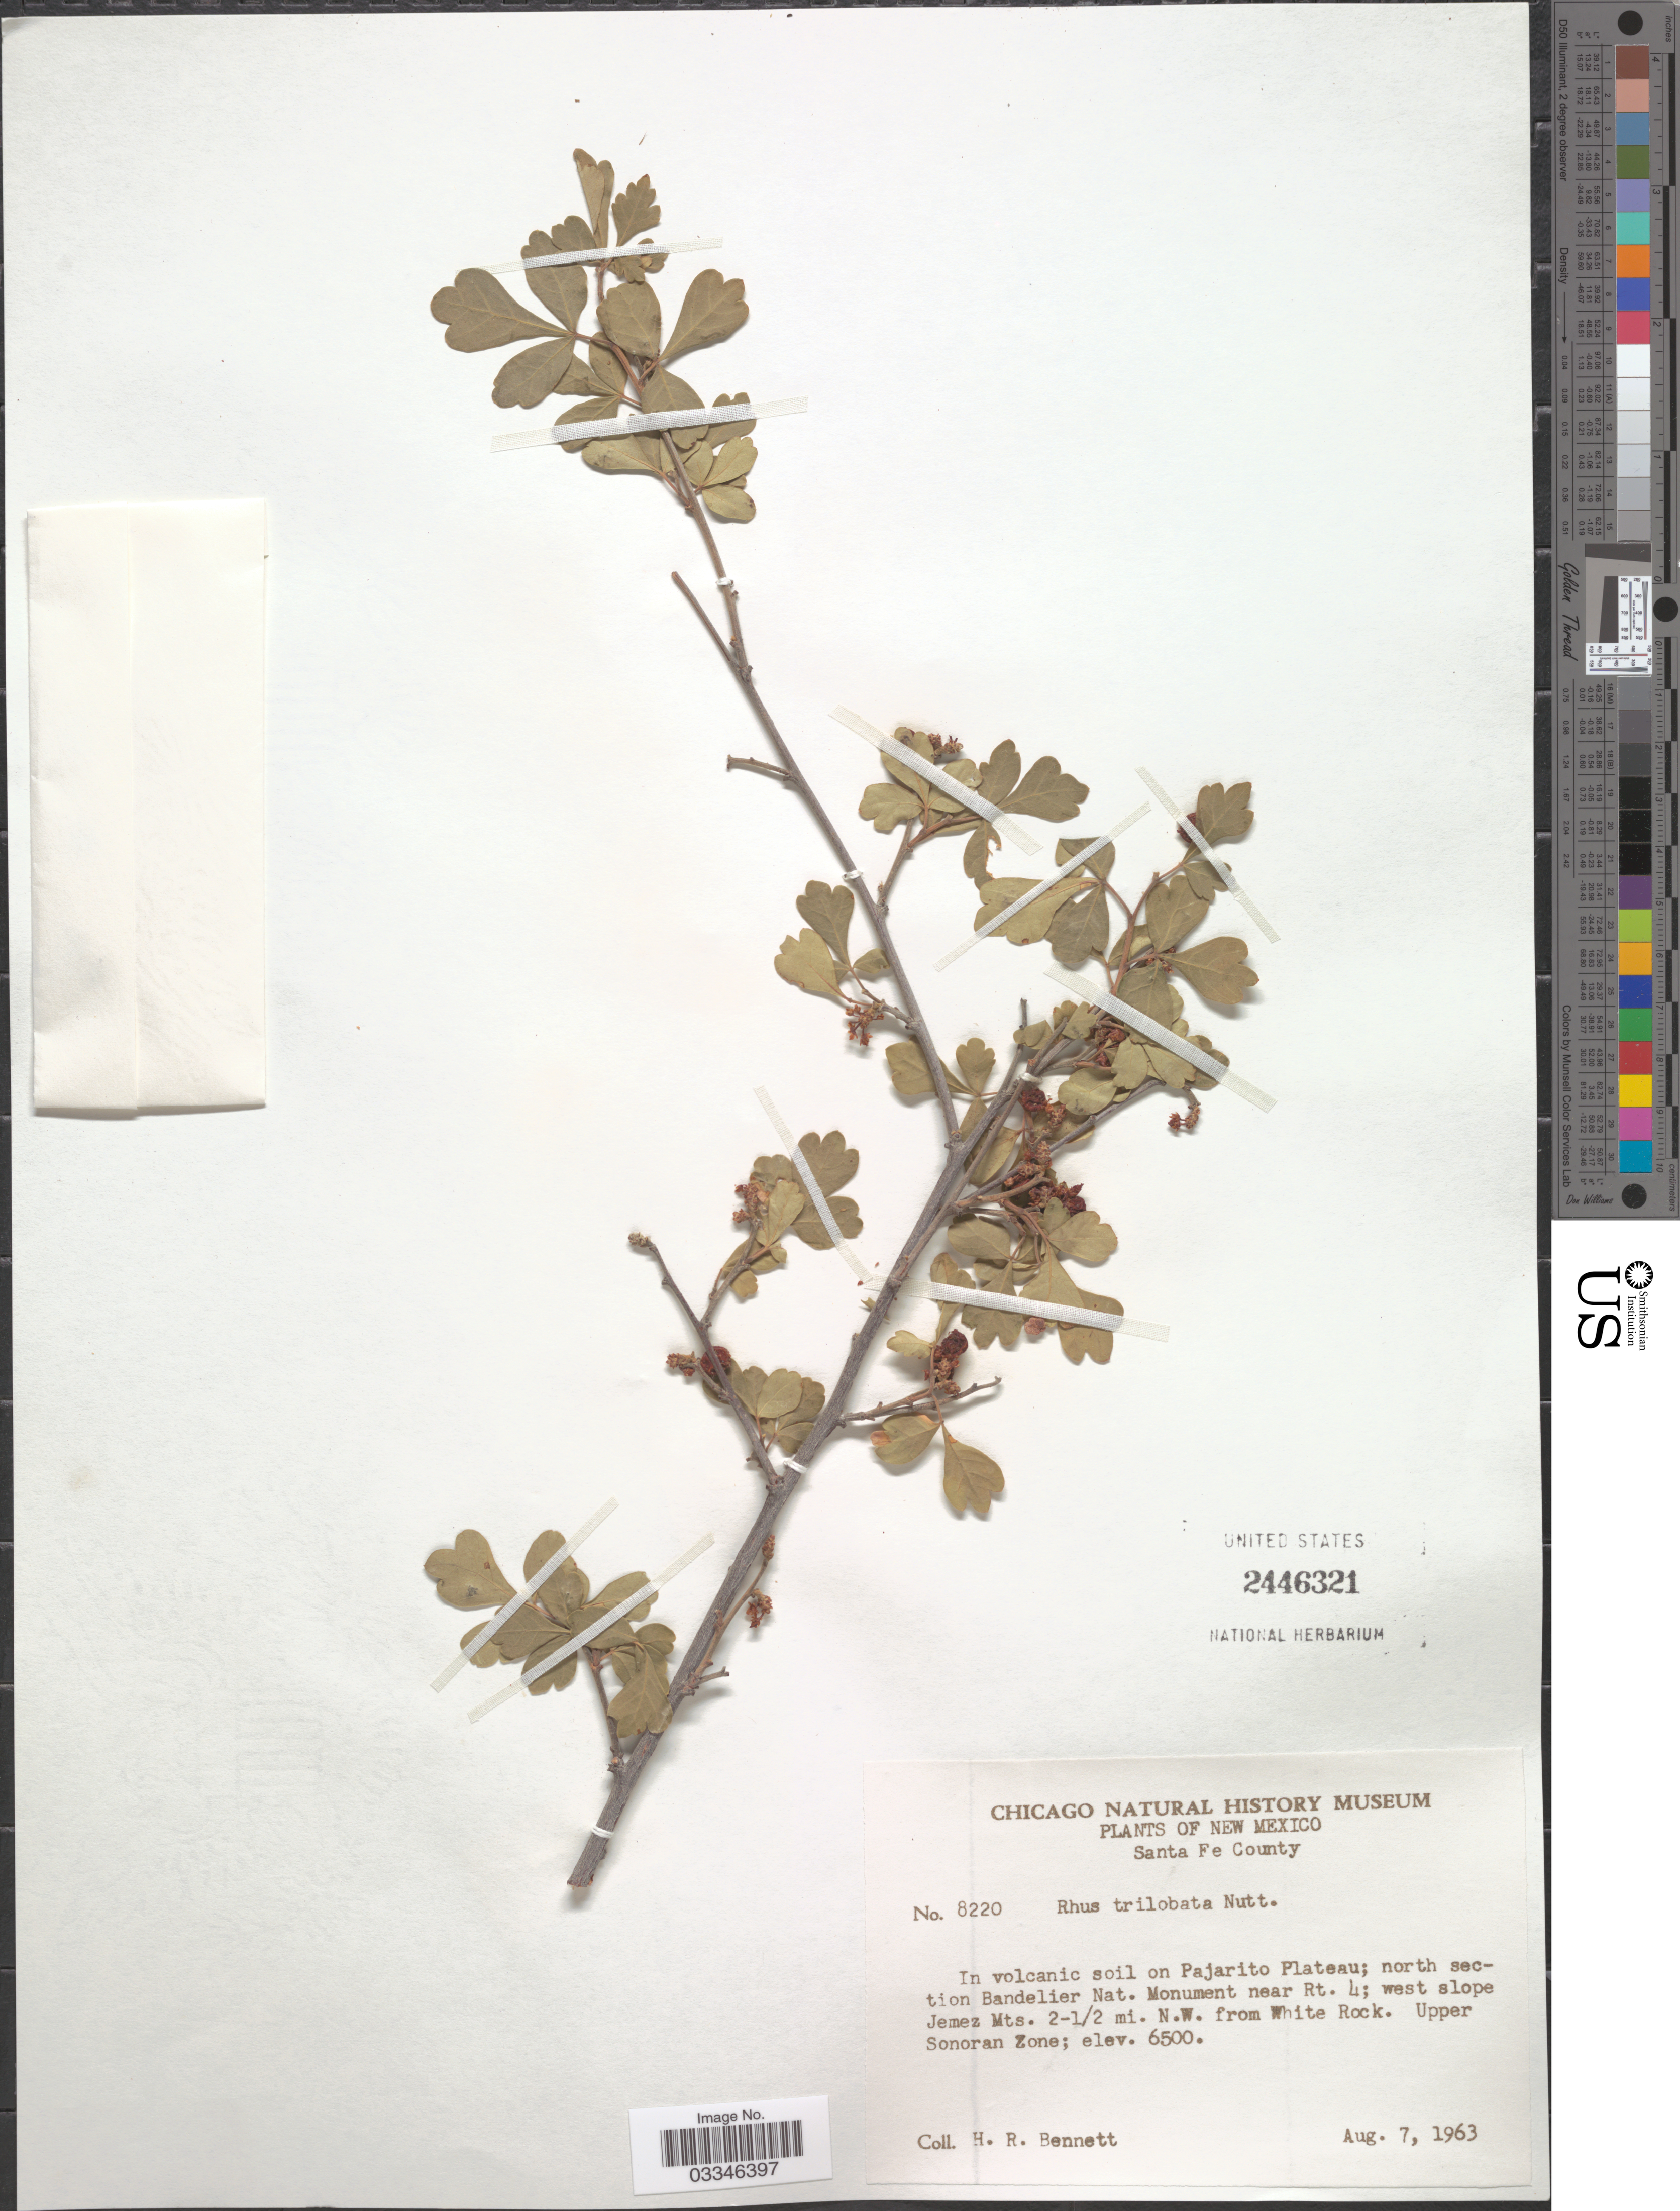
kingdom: Plantae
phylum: Tracheophyta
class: Magnoliopsida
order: Sapindales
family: Anacardiaceae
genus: Rhus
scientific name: Rhus trilobata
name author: Nutt.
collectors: H. R. Bennett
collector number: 8220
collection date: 1963-08-07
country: United States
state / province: New Mexico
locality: Santa Fe County. In volcanic soil on Pajarito Plateau; north section Bandelier Nat. Monument near Rt. 4; west slope Jemez Mts. 2-½ mi. N.W. from White Rock. Upper Sonoran Zone.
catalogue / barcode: US 2446321